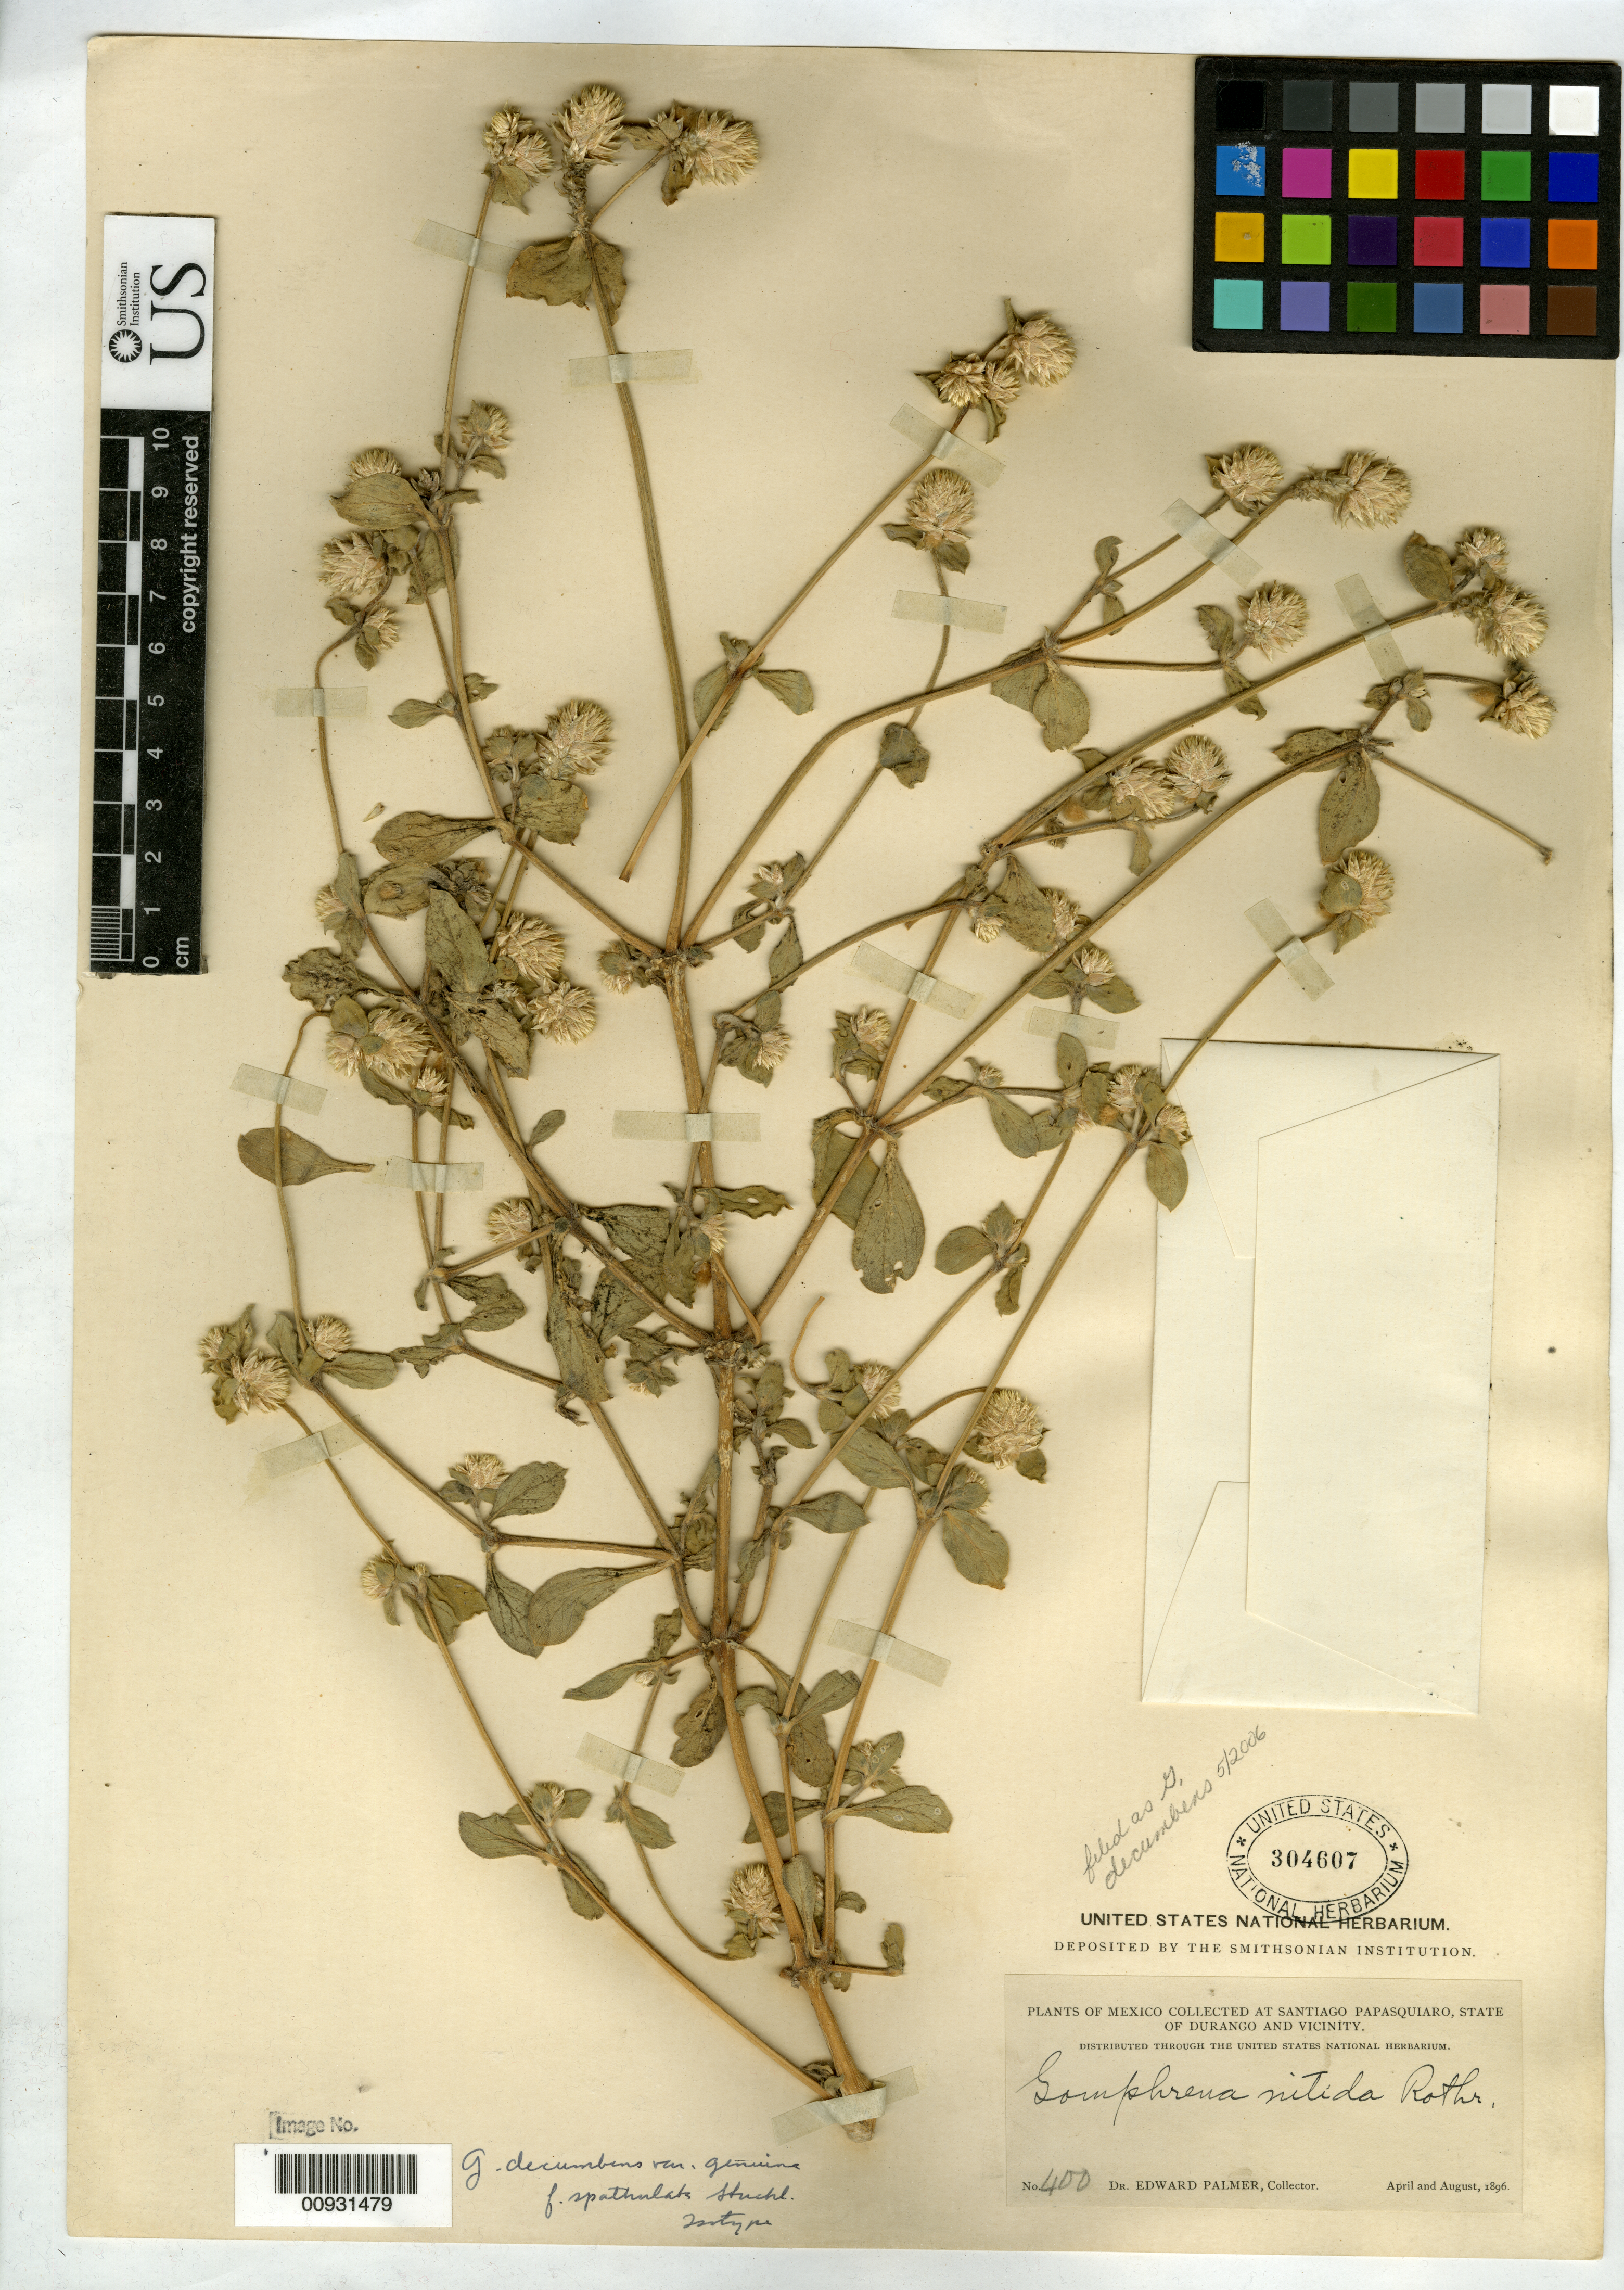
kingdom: Plantae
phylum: Tracheophyta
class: Magnoliopsida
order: Caryophyllales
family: Amaranthaceae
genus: Gomphrena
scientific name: Gomphrena decumbens f. spathulata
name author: Stuchlík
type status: Isosyntype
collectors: E. Palmer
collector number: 400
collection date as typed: Apr 1896 and -- Aug 1896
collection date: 1896-04,1896-08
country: Mexico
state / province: Durango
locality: Santiago Papasquiaro, State of Durango and vicinity.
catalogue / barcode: US 304607